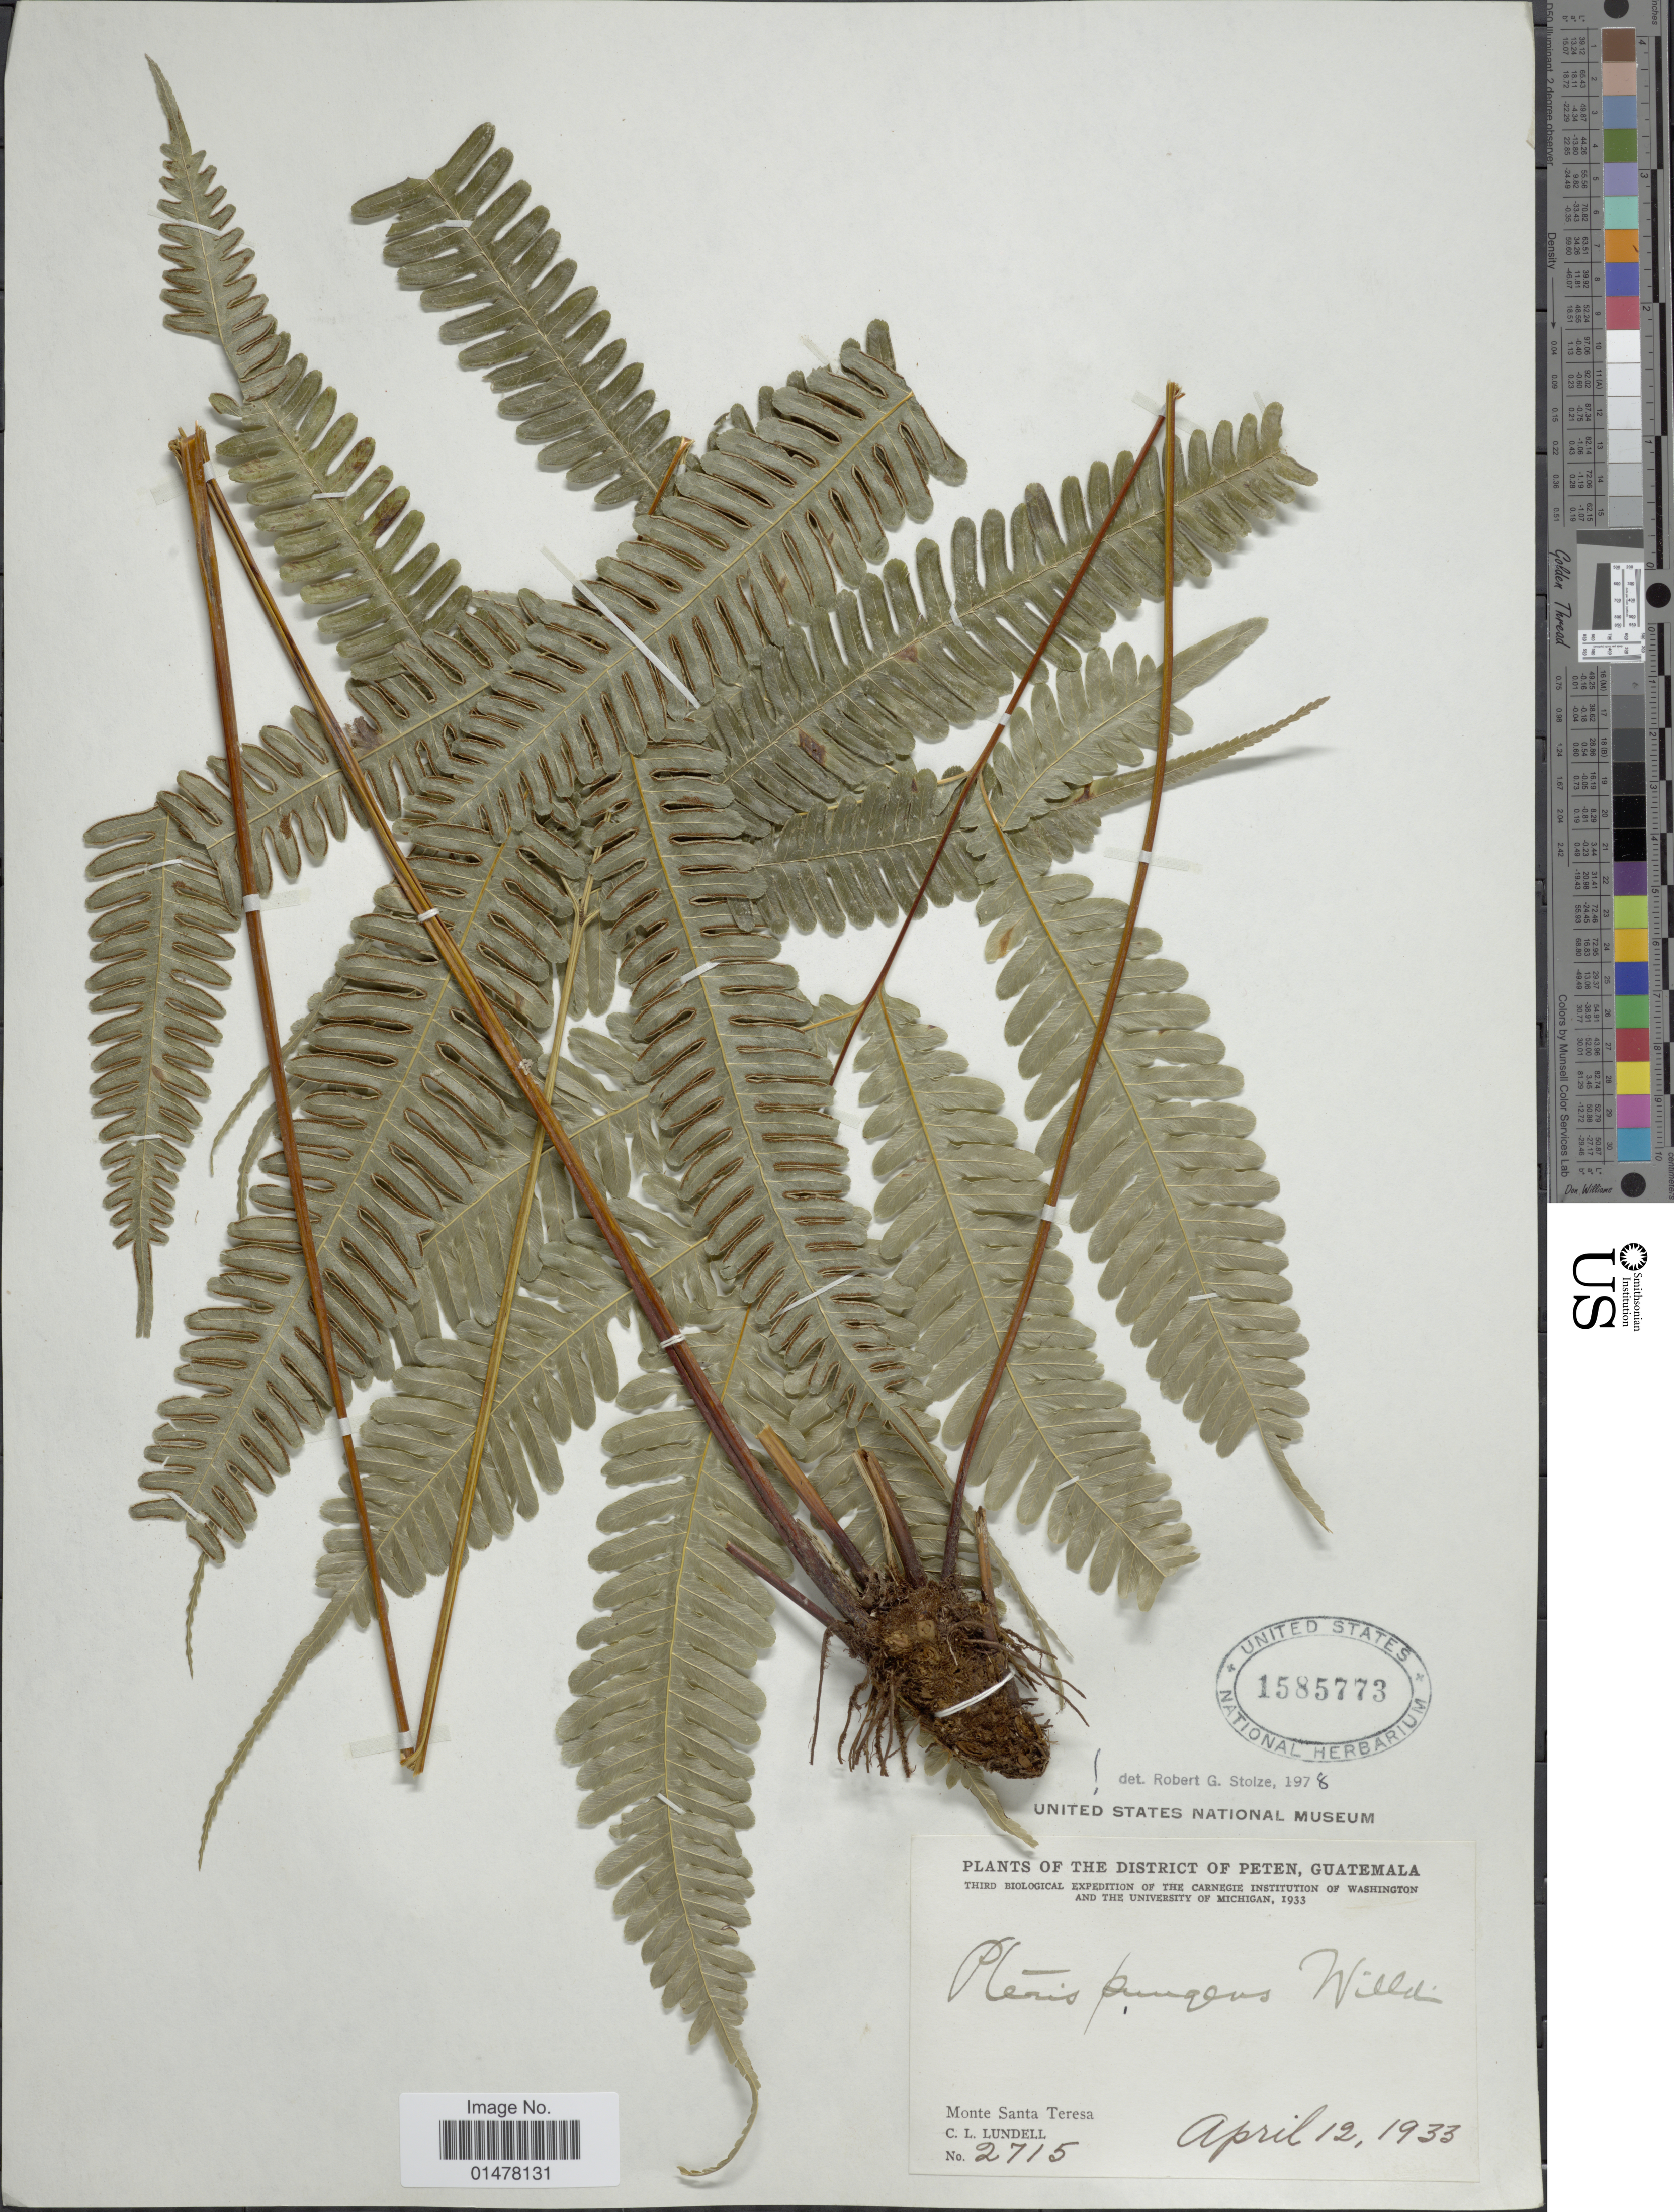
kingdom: Plantae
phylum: Tracheophyta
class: Polypodiopsida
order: Polypodiales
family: Pteridaceae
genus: Pteris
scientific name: Pteris pungens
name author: Willd.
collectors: C. L. Lundell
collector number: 2715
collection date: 1933-04-12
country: Guatemala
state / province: El Petén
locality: Plants of District of Peten, Guatemala, Monte Santa Teresa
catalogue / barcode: US 1585773